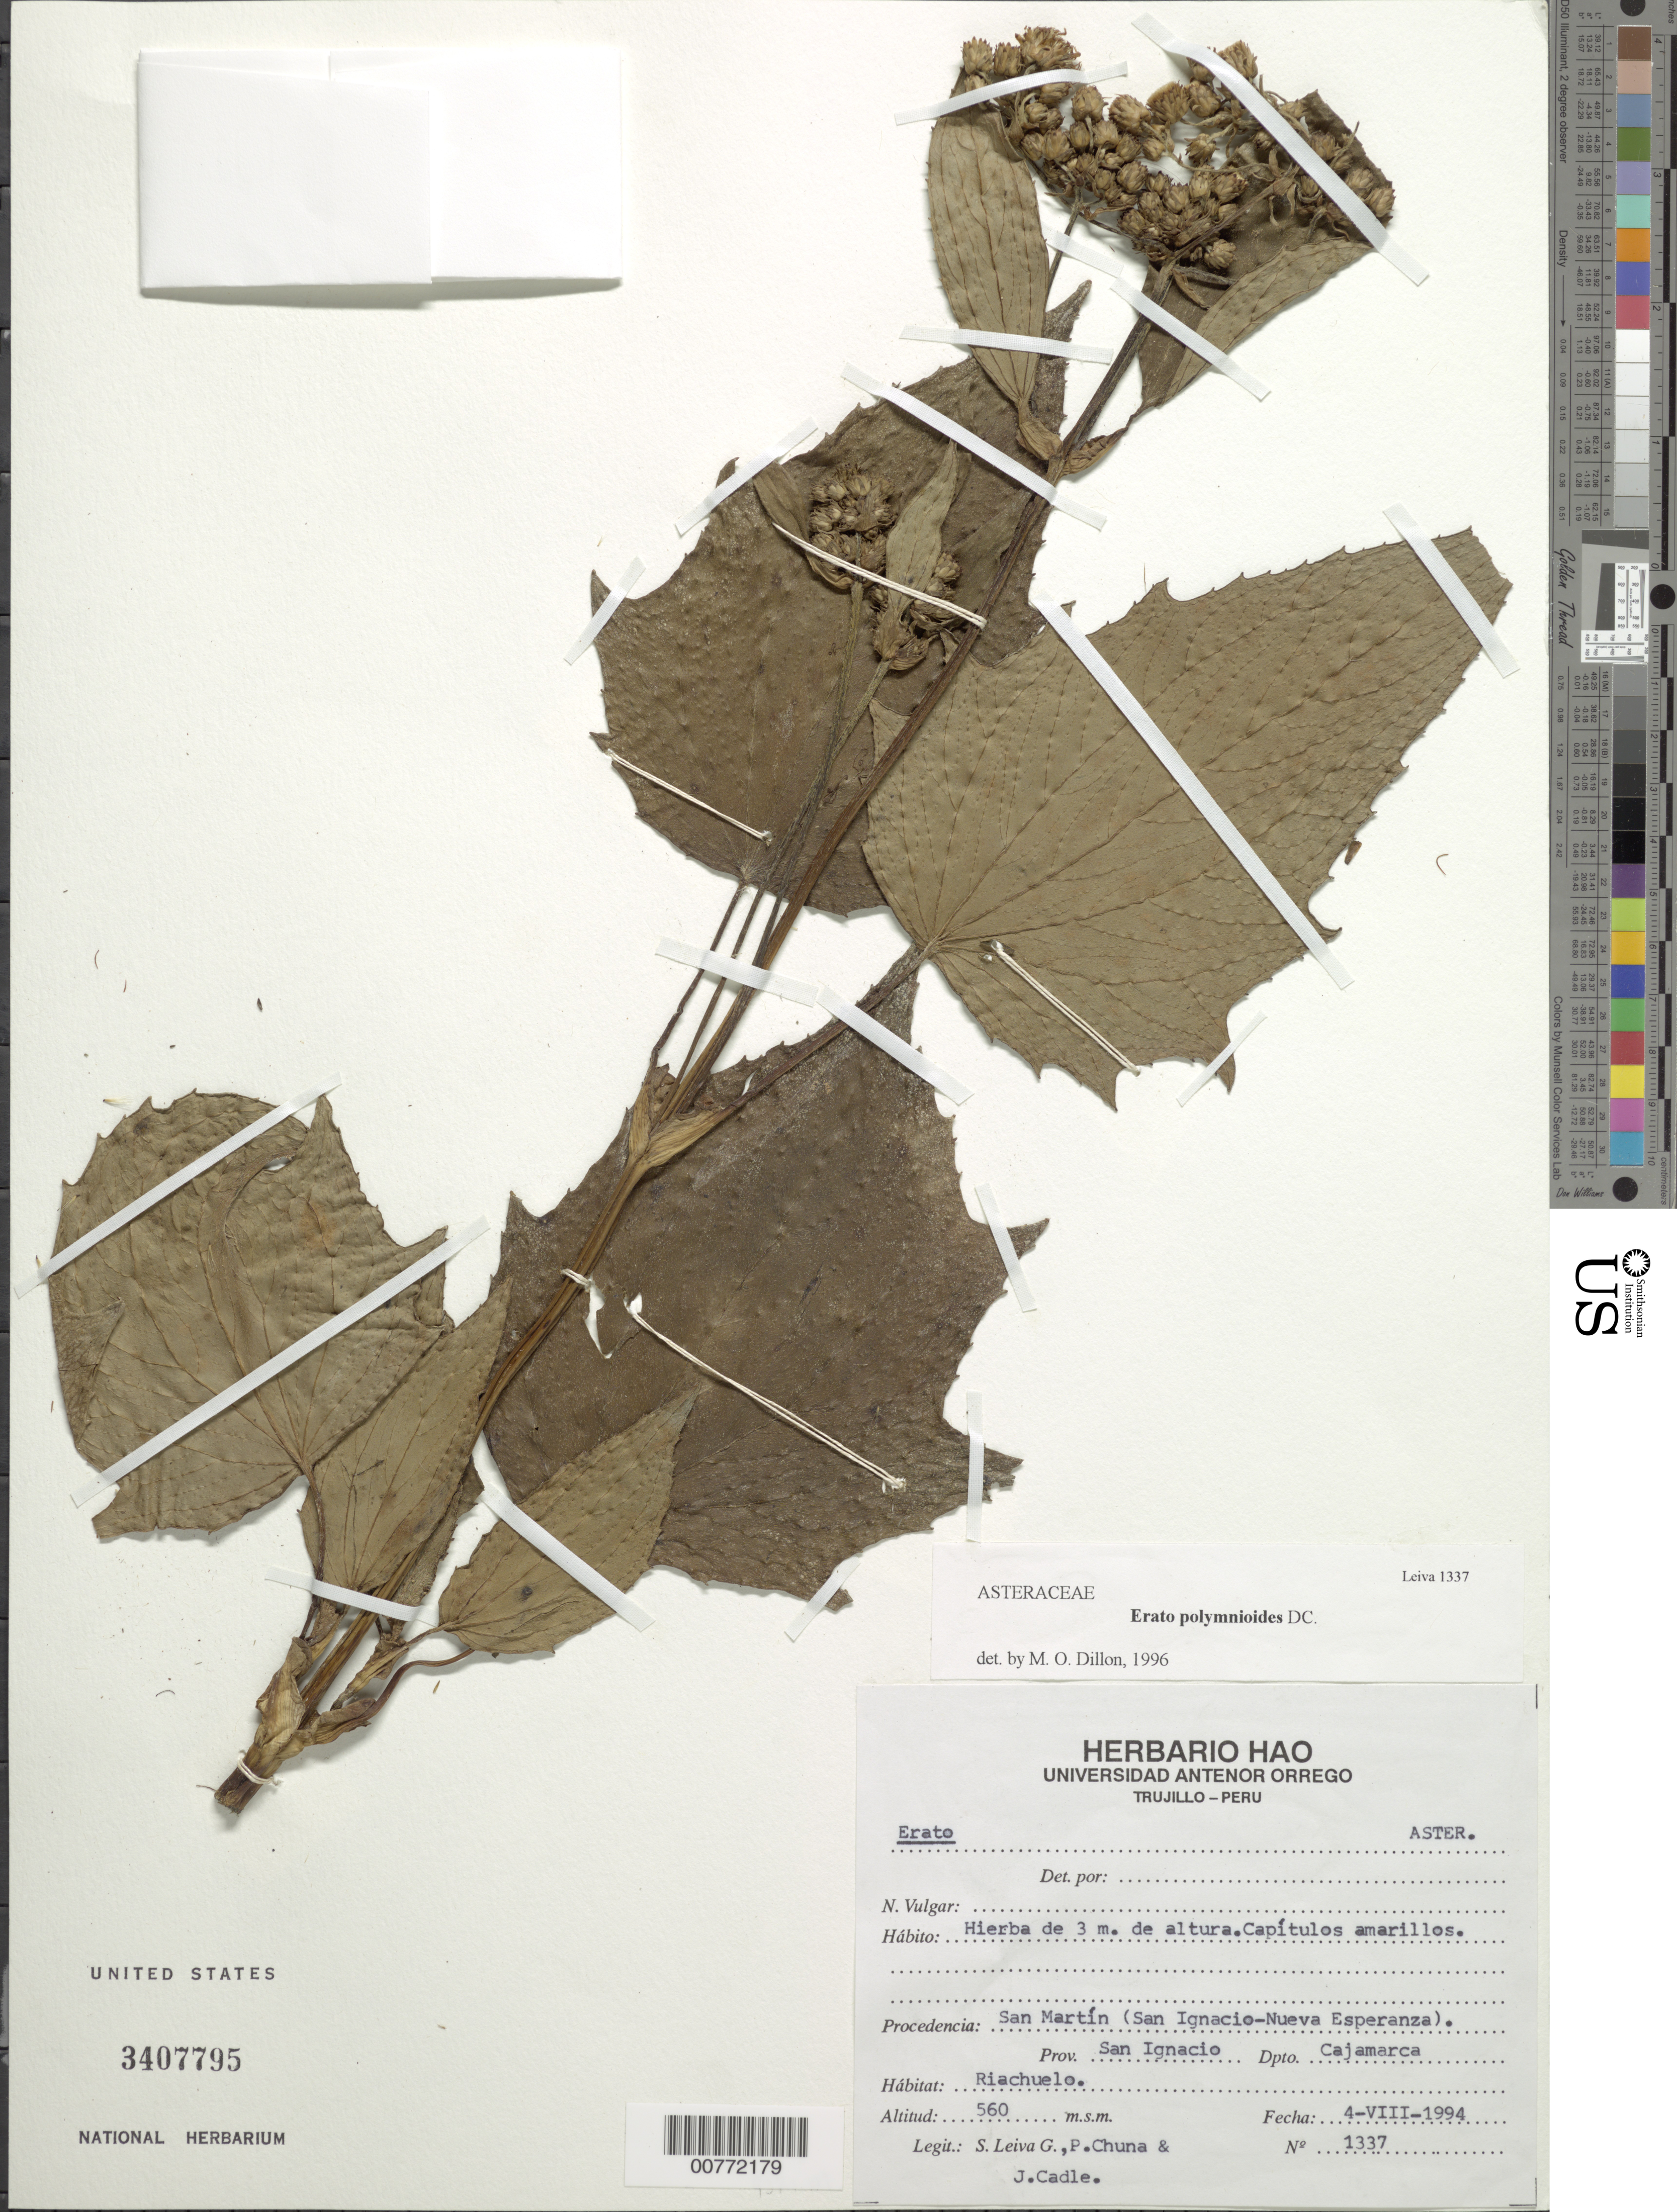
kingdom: Plantae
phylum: Tracheophyta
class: Magnoliopsida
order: Asterales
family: Asteraceae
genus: Erato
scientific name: Erato polymnioides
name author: DC.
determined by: Dillon, M. O.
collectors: S. Leiva G., P. Chuna & J. Cadle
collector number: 1337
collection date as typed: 4 August 1994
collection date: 1994-08-04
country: Peru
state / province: Cajamarca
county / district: San Ignacio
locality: San Martín (San Ignacio-Nueva Esperanza)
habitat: Riachuelo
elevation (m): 560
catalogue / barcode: US 3407795